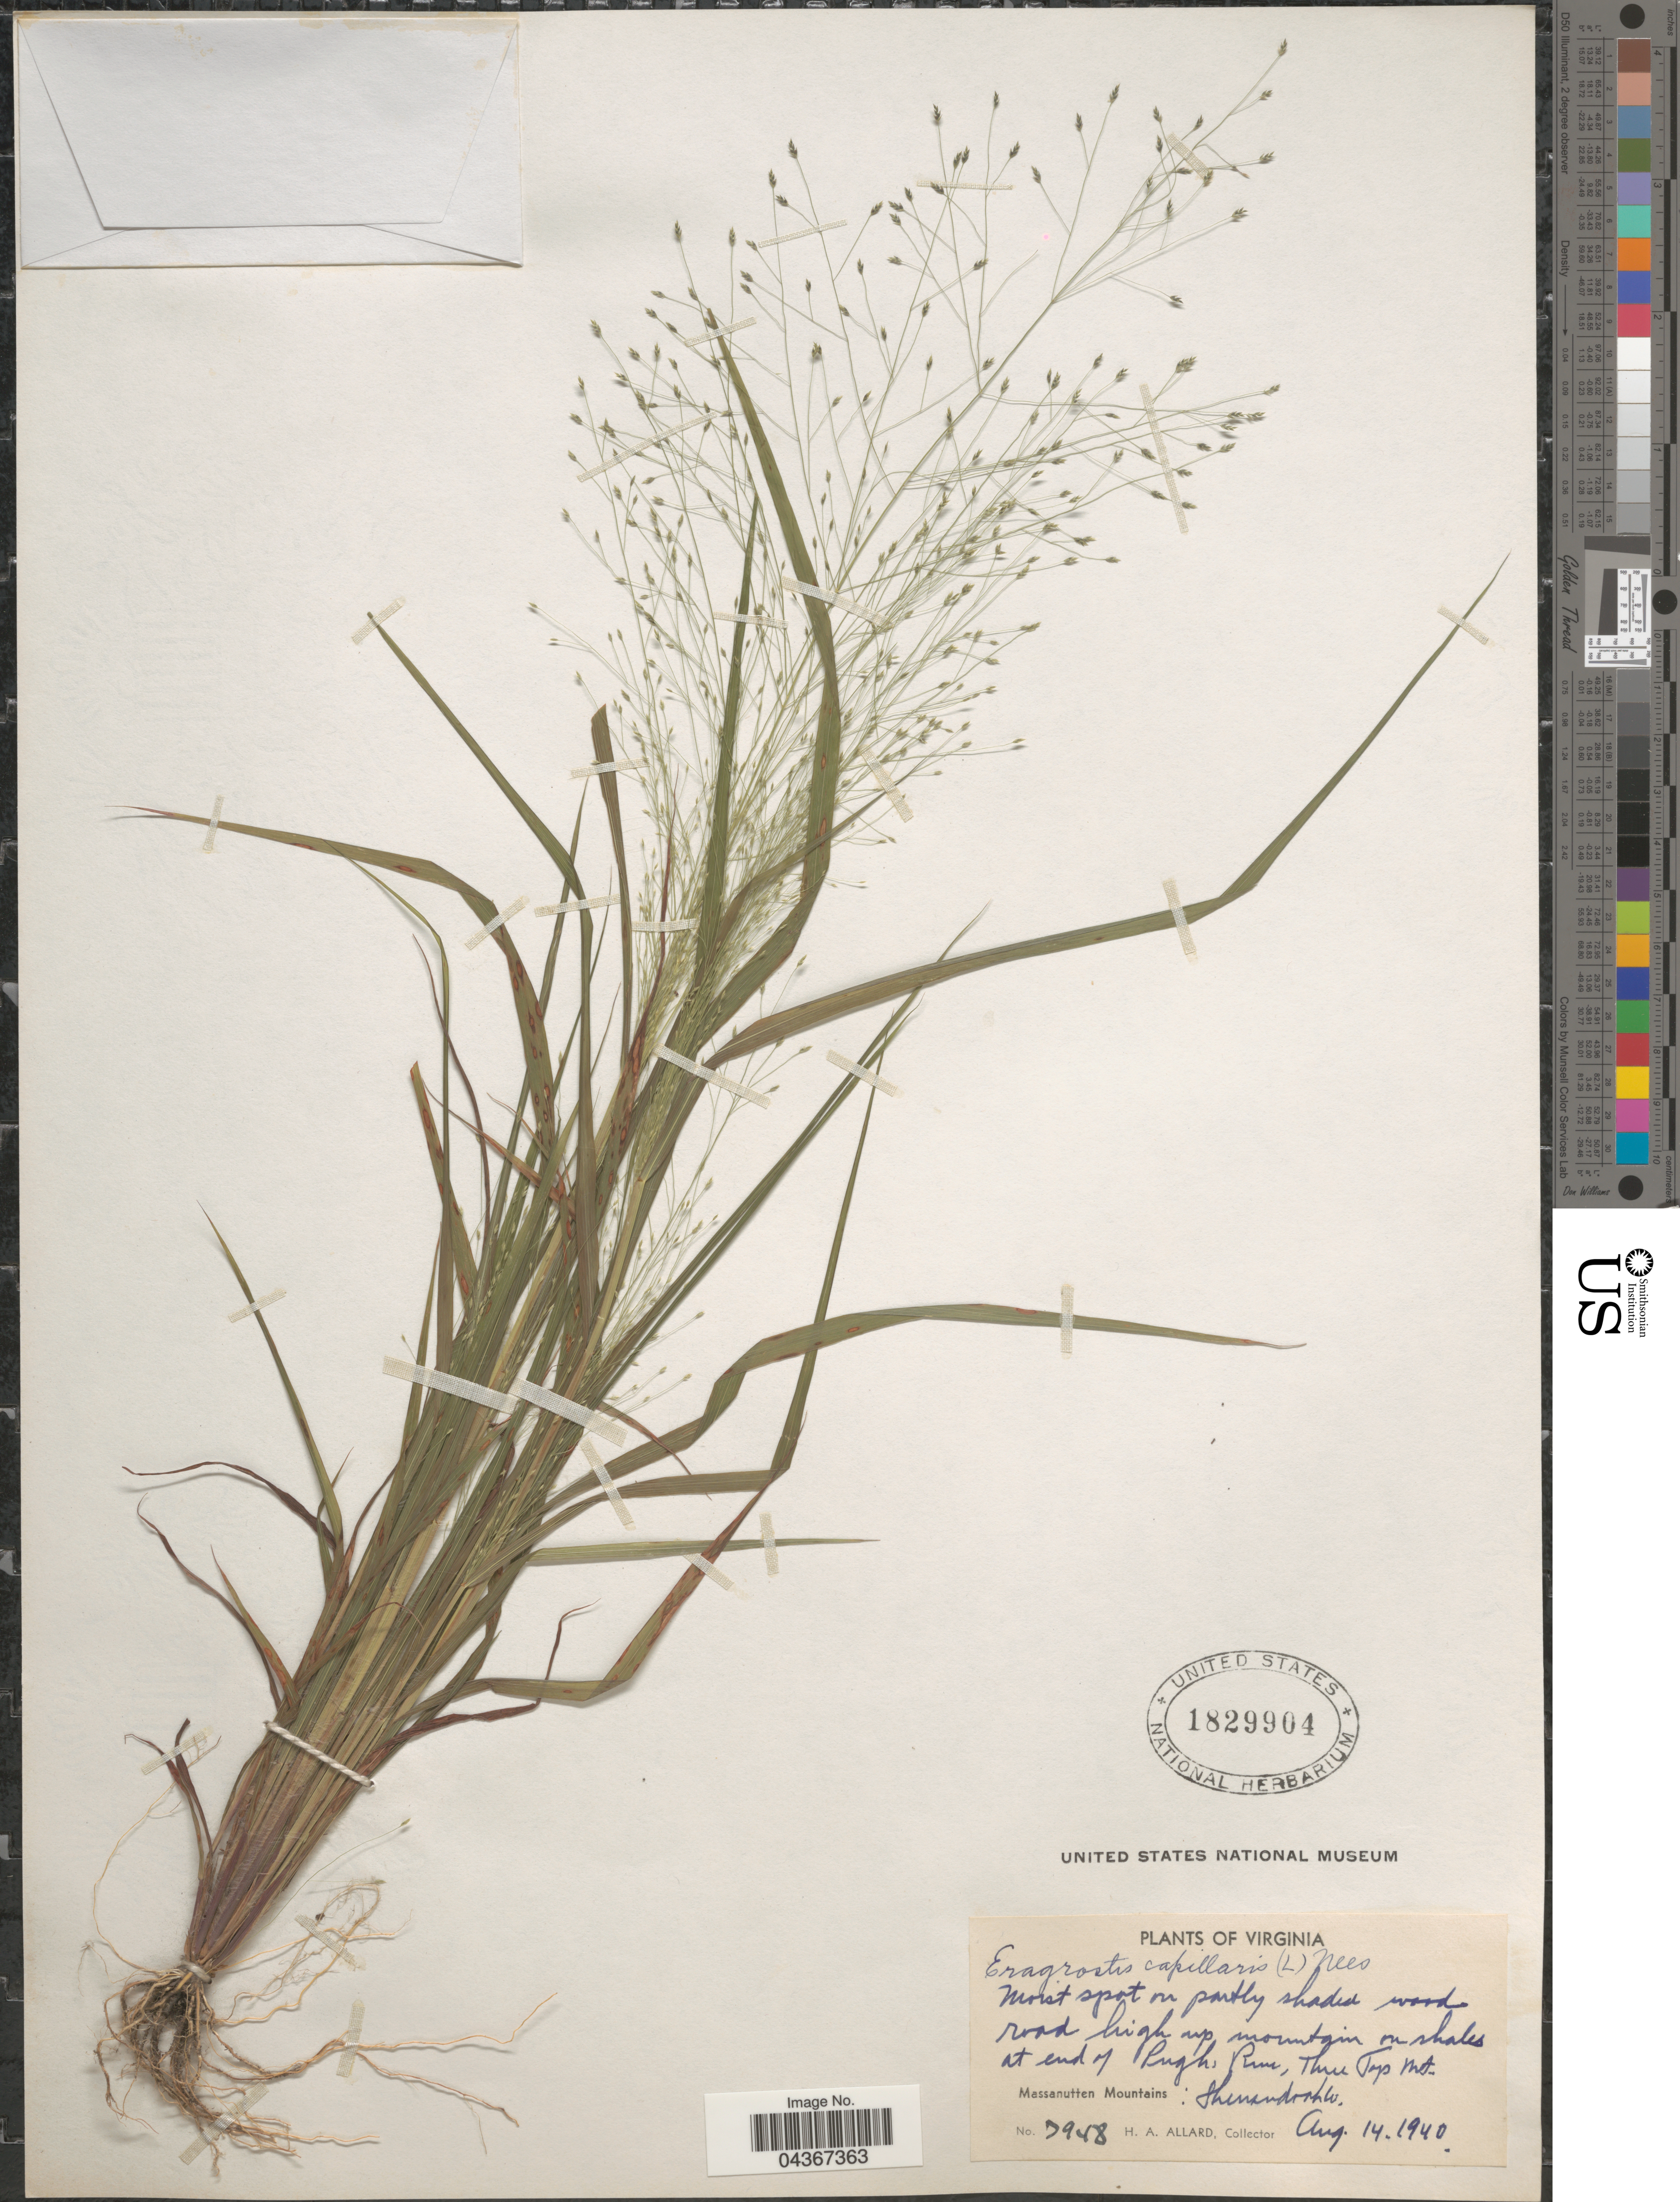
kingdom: Plantae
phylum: Tracheophyta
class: Liliopsida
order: Poales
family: Poaceae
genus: Eragrostis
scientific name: Eragrostis capillaris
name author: (L.) Nees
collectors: H. A. Allard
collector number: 3948*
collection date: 1940-08-14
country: United States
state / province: Virginia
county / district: Shenandoah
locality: Moist spot on partly shaded wood road high up mountain on shales at end of Pughs Run, Three Top Mt. Massanutten Mountains: Shenandoah Co.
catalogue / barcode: US 1829904